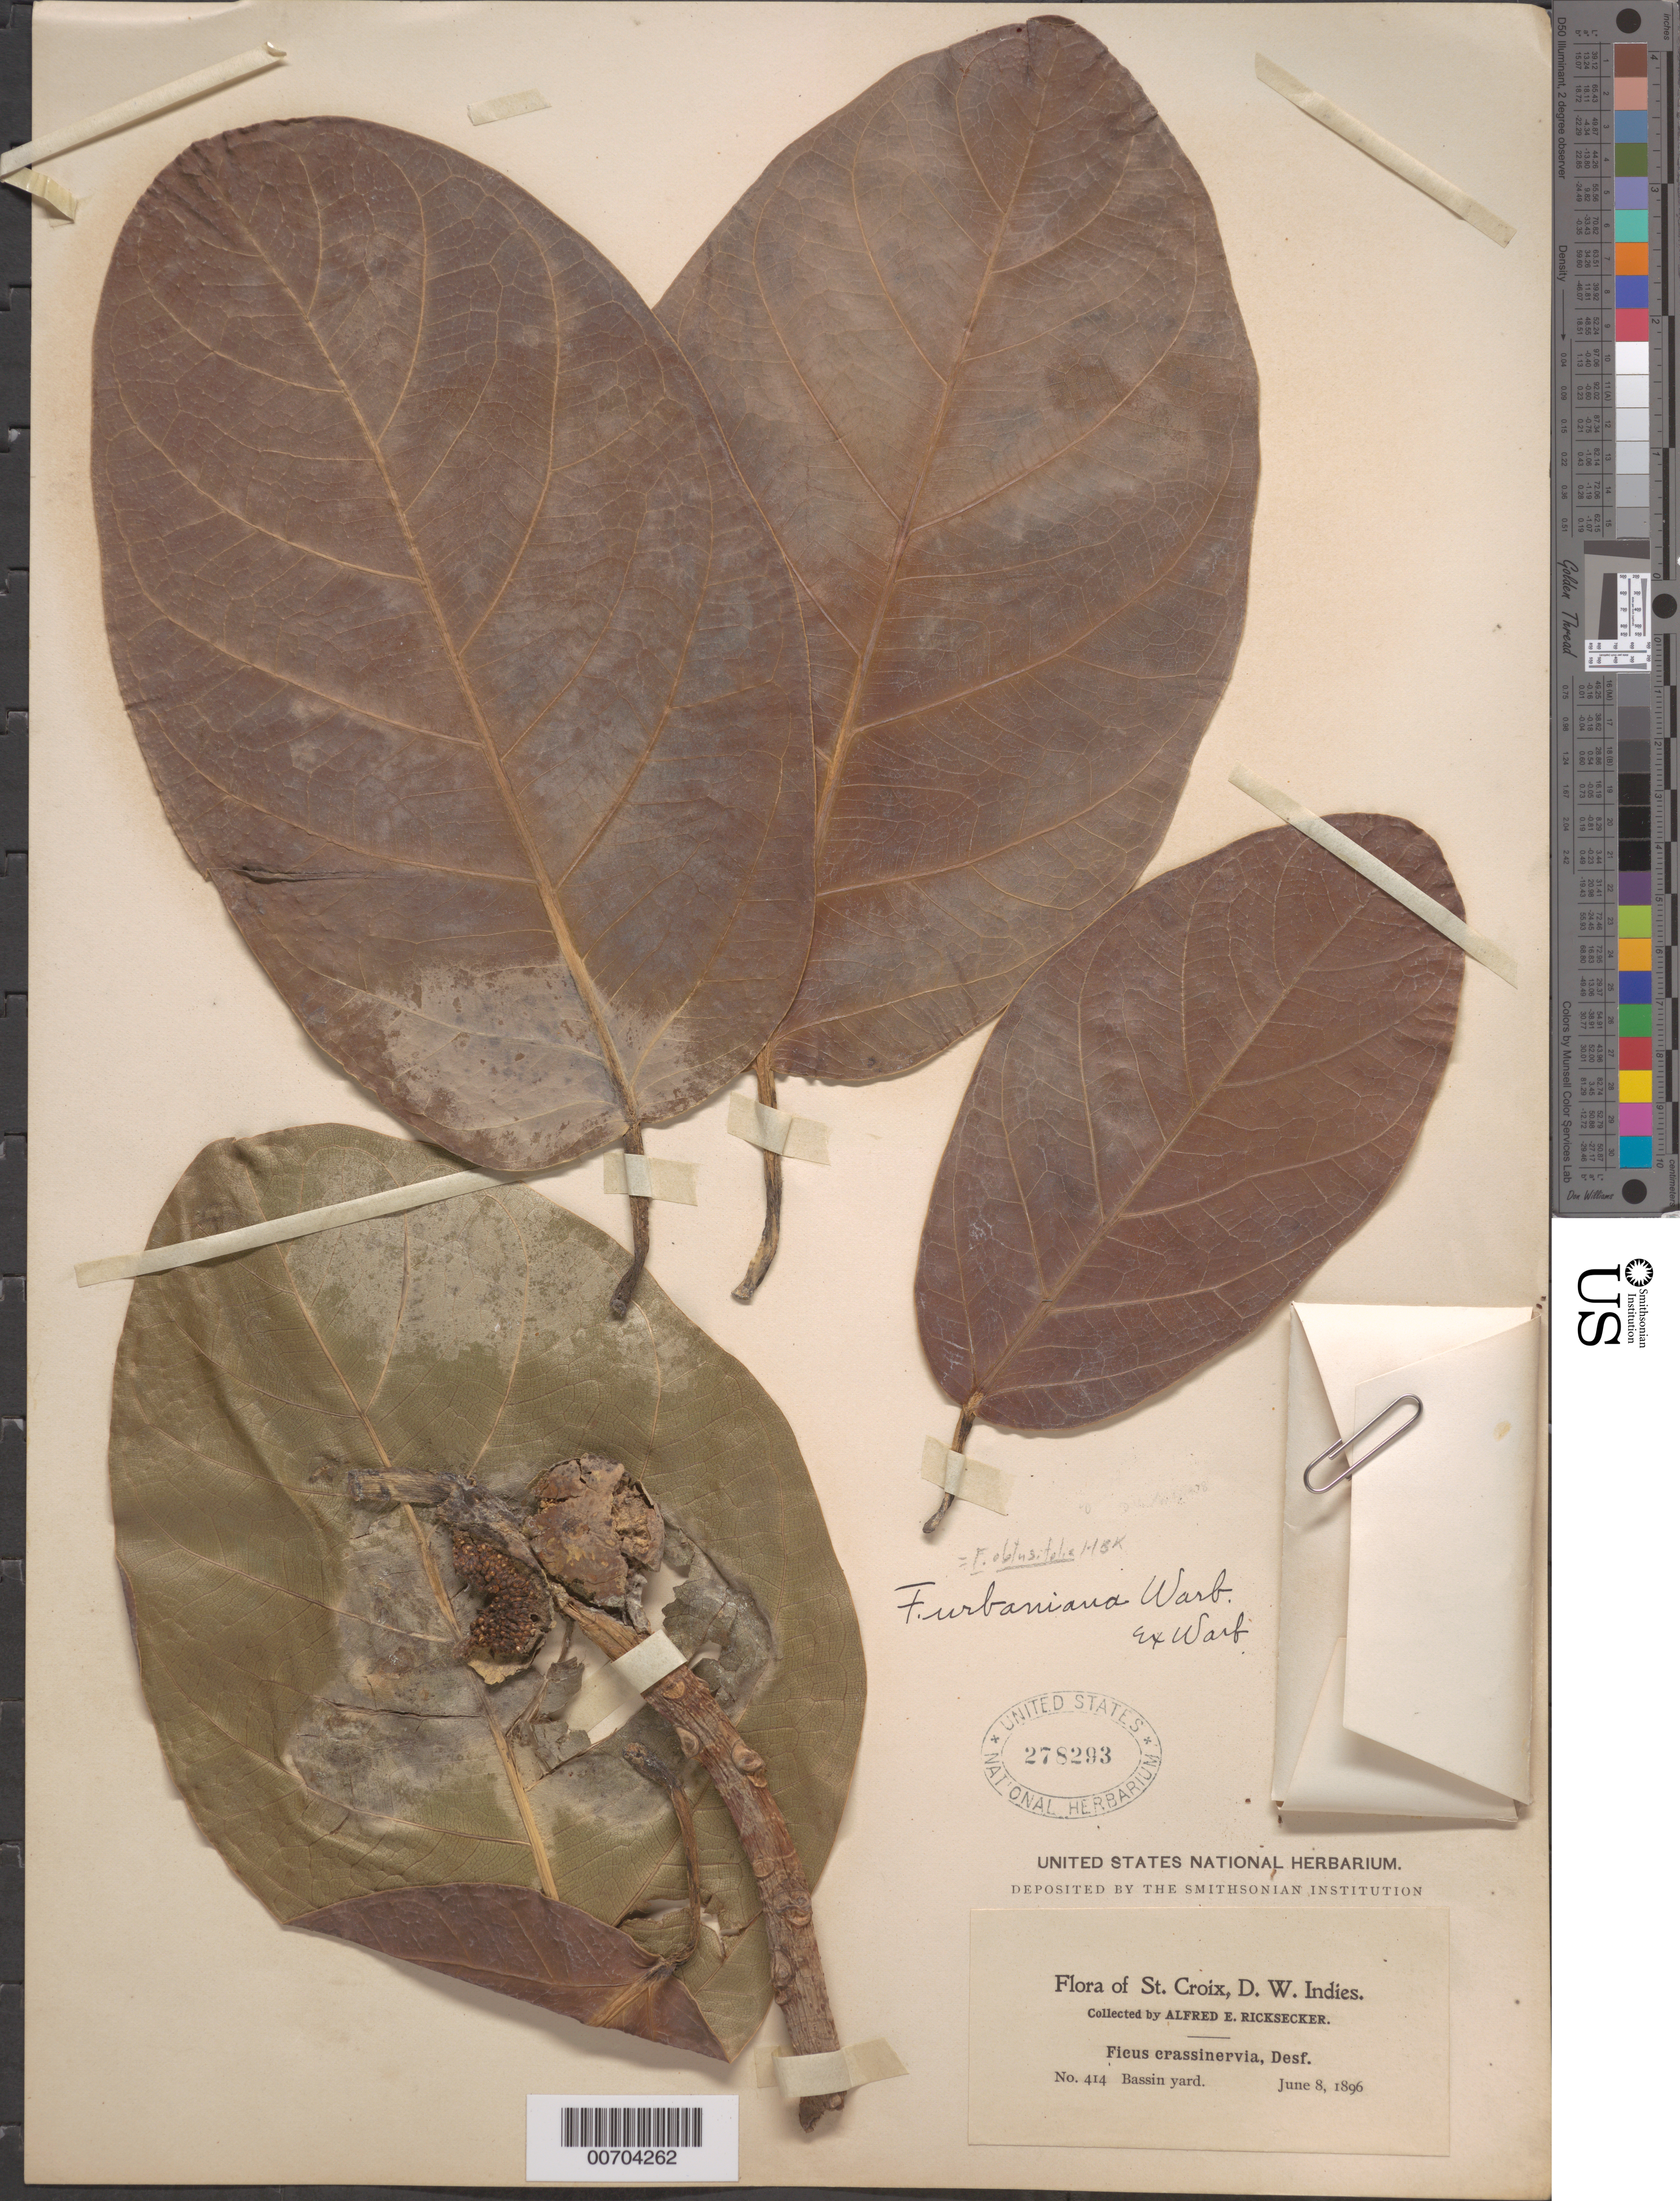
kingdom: Plantae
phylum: Tracheophyta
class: Magnoliopsida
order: Rosales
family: Moraceae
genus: Ficus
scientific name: Ficus obtusifolia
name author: Kunth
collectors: A. E. Ricksecker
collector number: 414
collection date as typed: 08 Jun 1896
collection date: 1896-06-08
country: U.S. Virgin Islands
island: St. Croix Island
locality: Bassin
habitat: Bassin yard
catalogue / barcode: US 278293